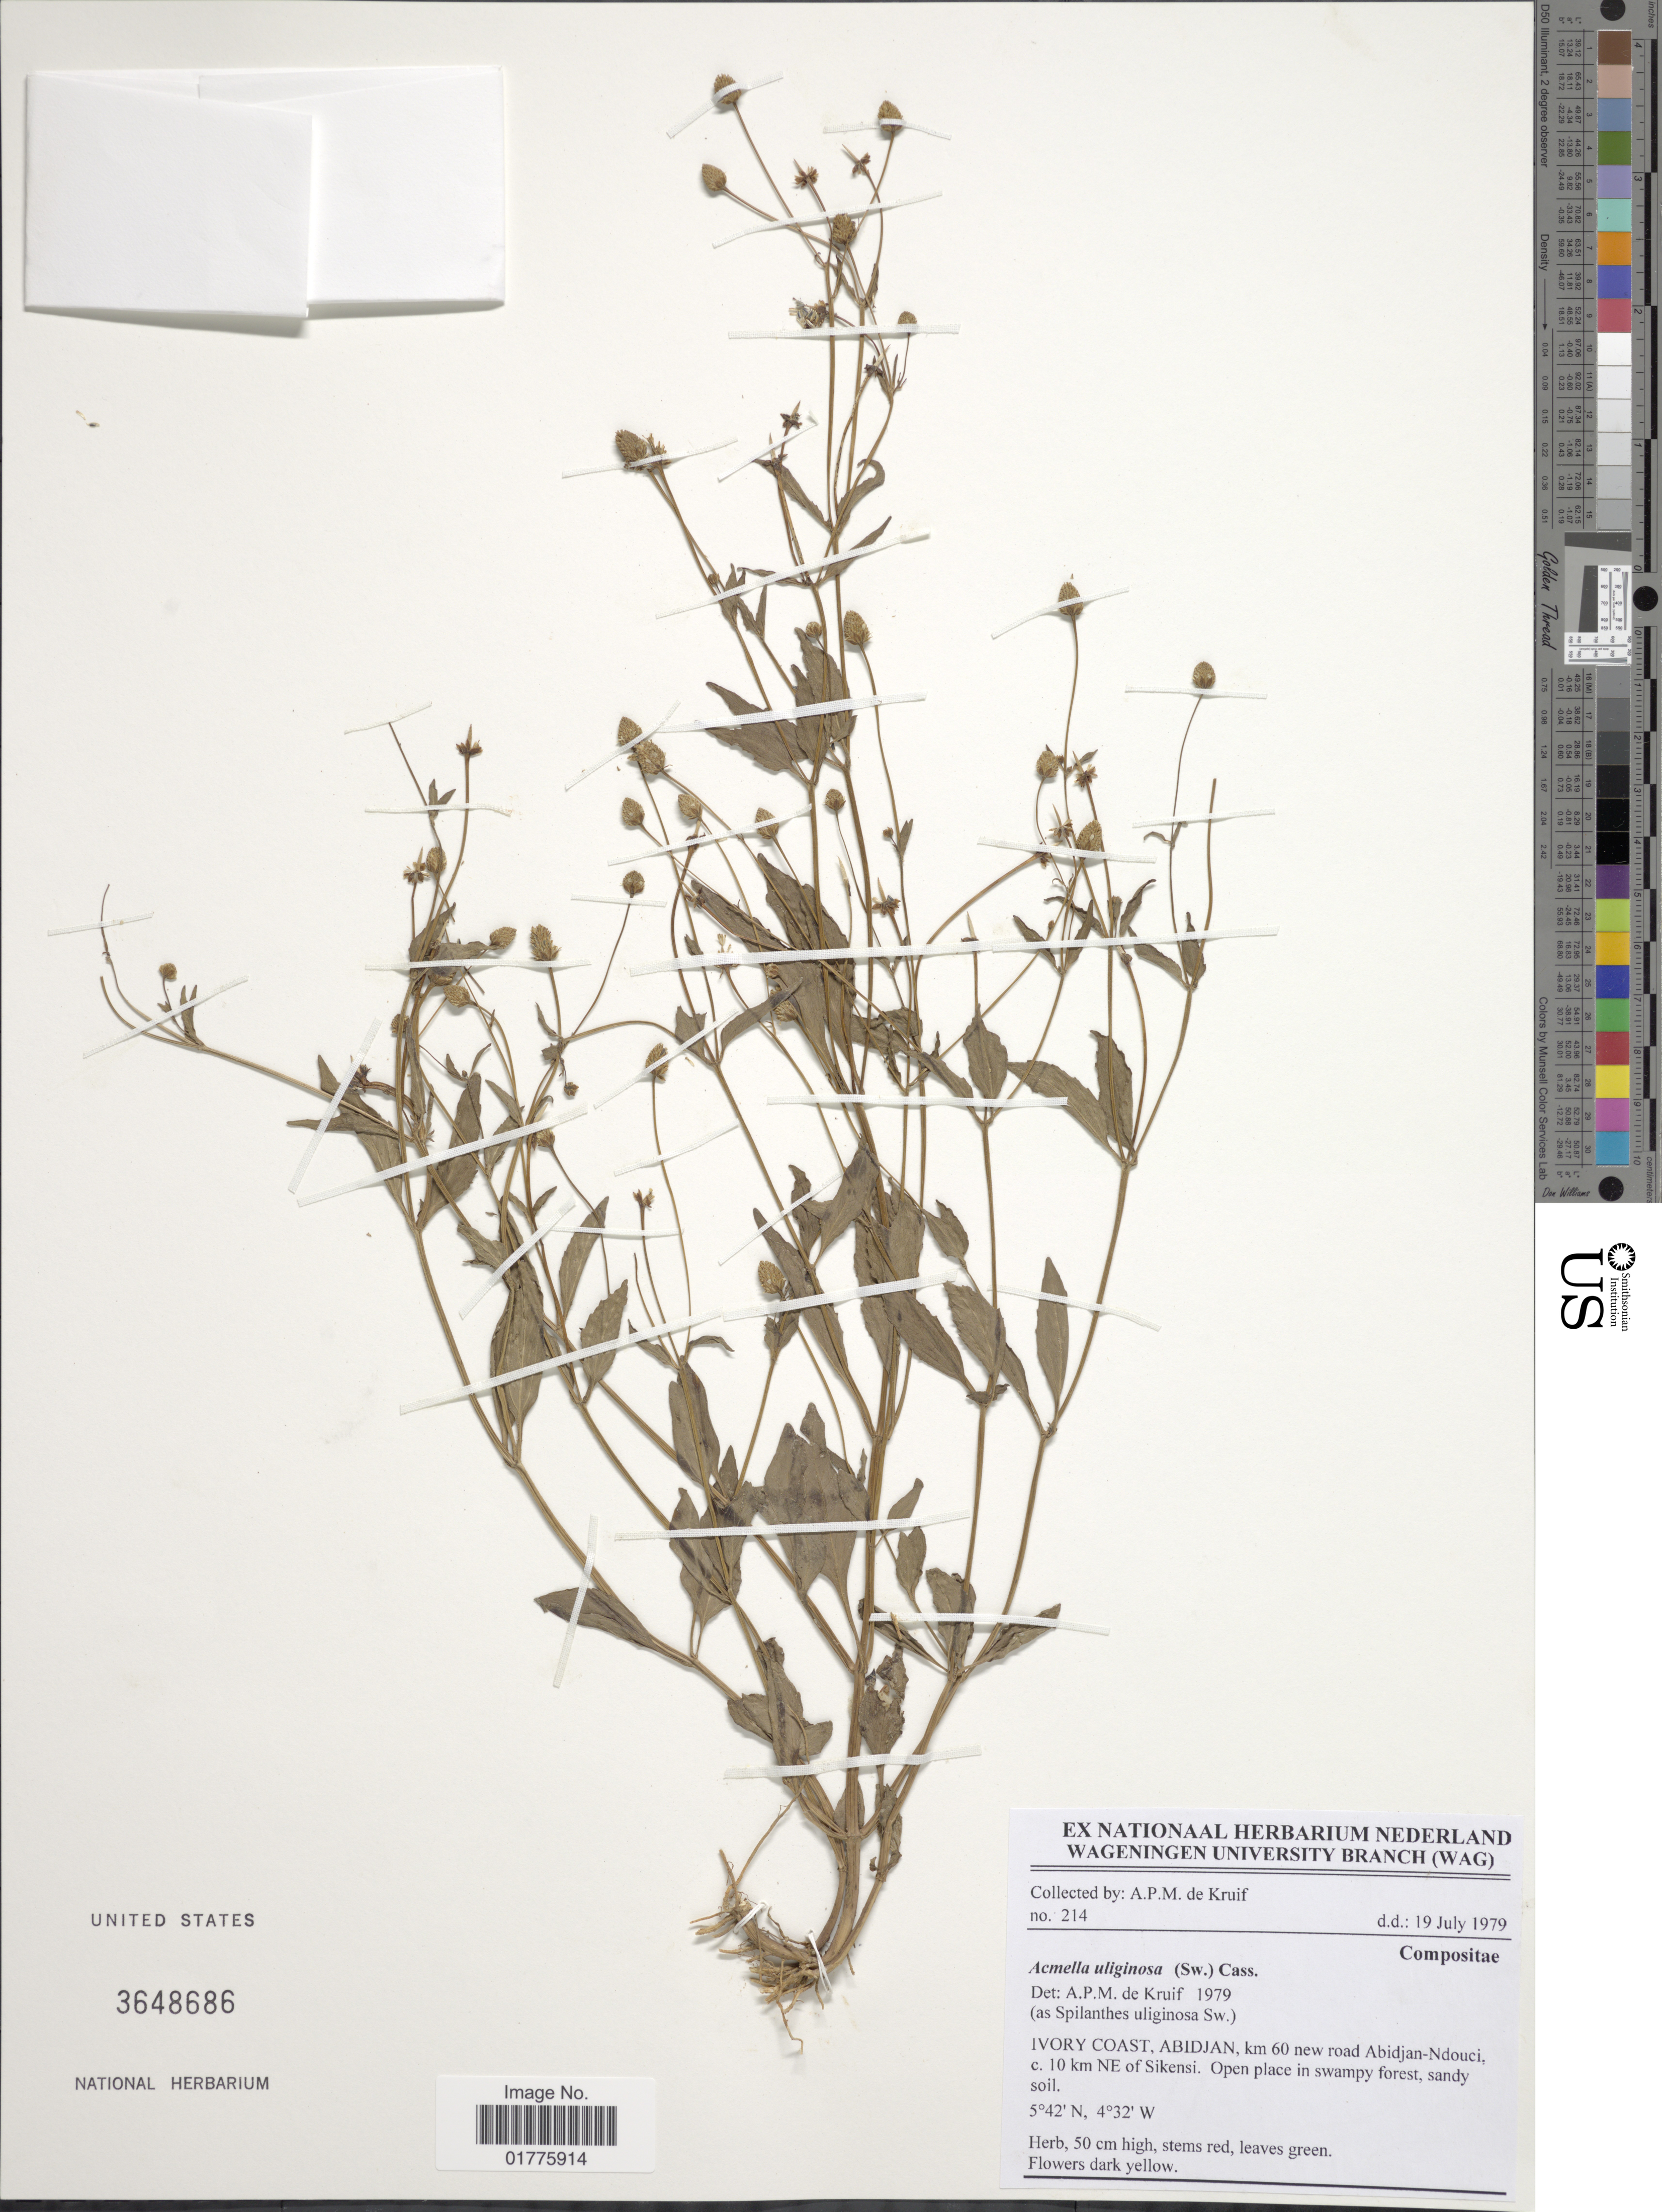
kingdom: Plantae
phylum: Tracheophyta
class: Magnoliopsida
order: Asterales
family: Asteraceae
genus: Acmella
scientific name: Acmella uliginosa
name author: (Sw.) Cass.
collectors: A. P. de Kruif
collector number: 214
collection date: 1979-07-19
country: Ivory Coast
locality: Abidjan, km 60 new road Abidjan-Ndouci, c. 10 km NE of Sikensi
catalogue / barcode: US 3648686